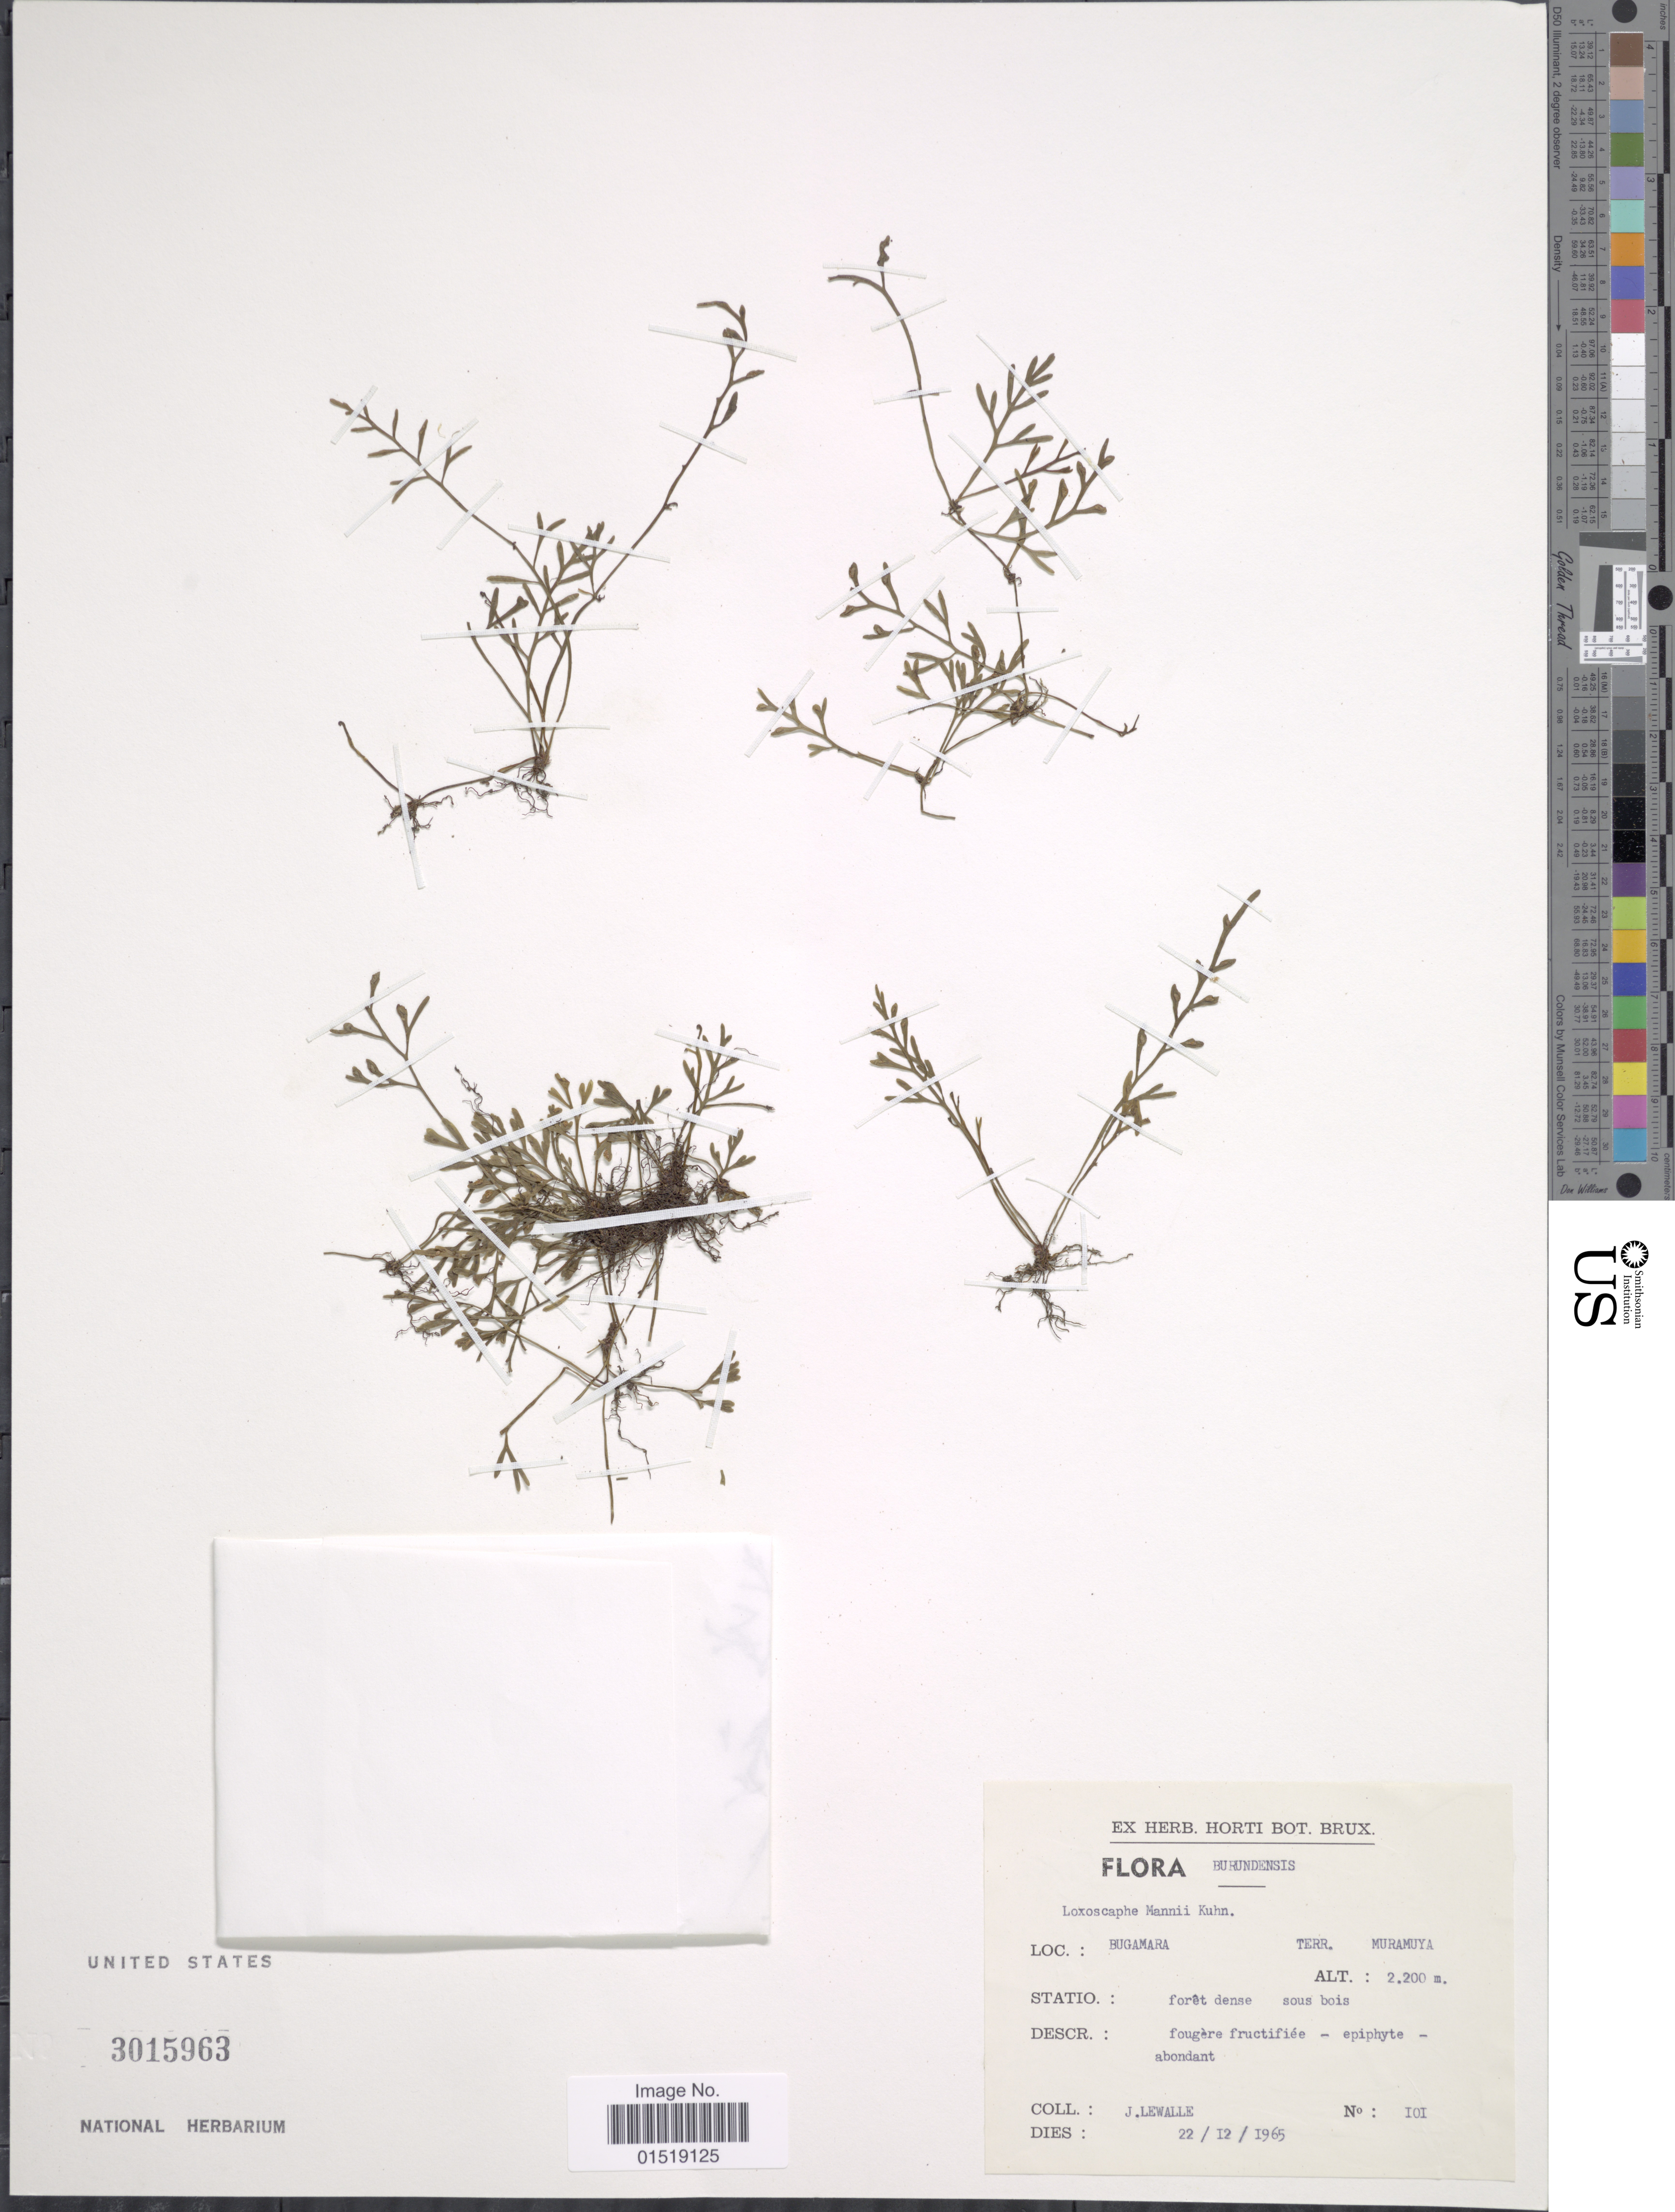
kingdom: Plantae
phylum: Tracheophyta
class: Polypodiopsida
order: Polypodiales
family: Aspleniaceae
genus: Asplenium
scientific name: Asplenium mannii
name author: Hook.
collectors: J. Lewalle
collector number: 101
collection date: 1965-12-22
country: Burundi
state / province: Muramvya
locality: Burundensis. Bugamara. Terr. Muramuya.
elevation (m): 2200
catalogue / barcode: US 3015963